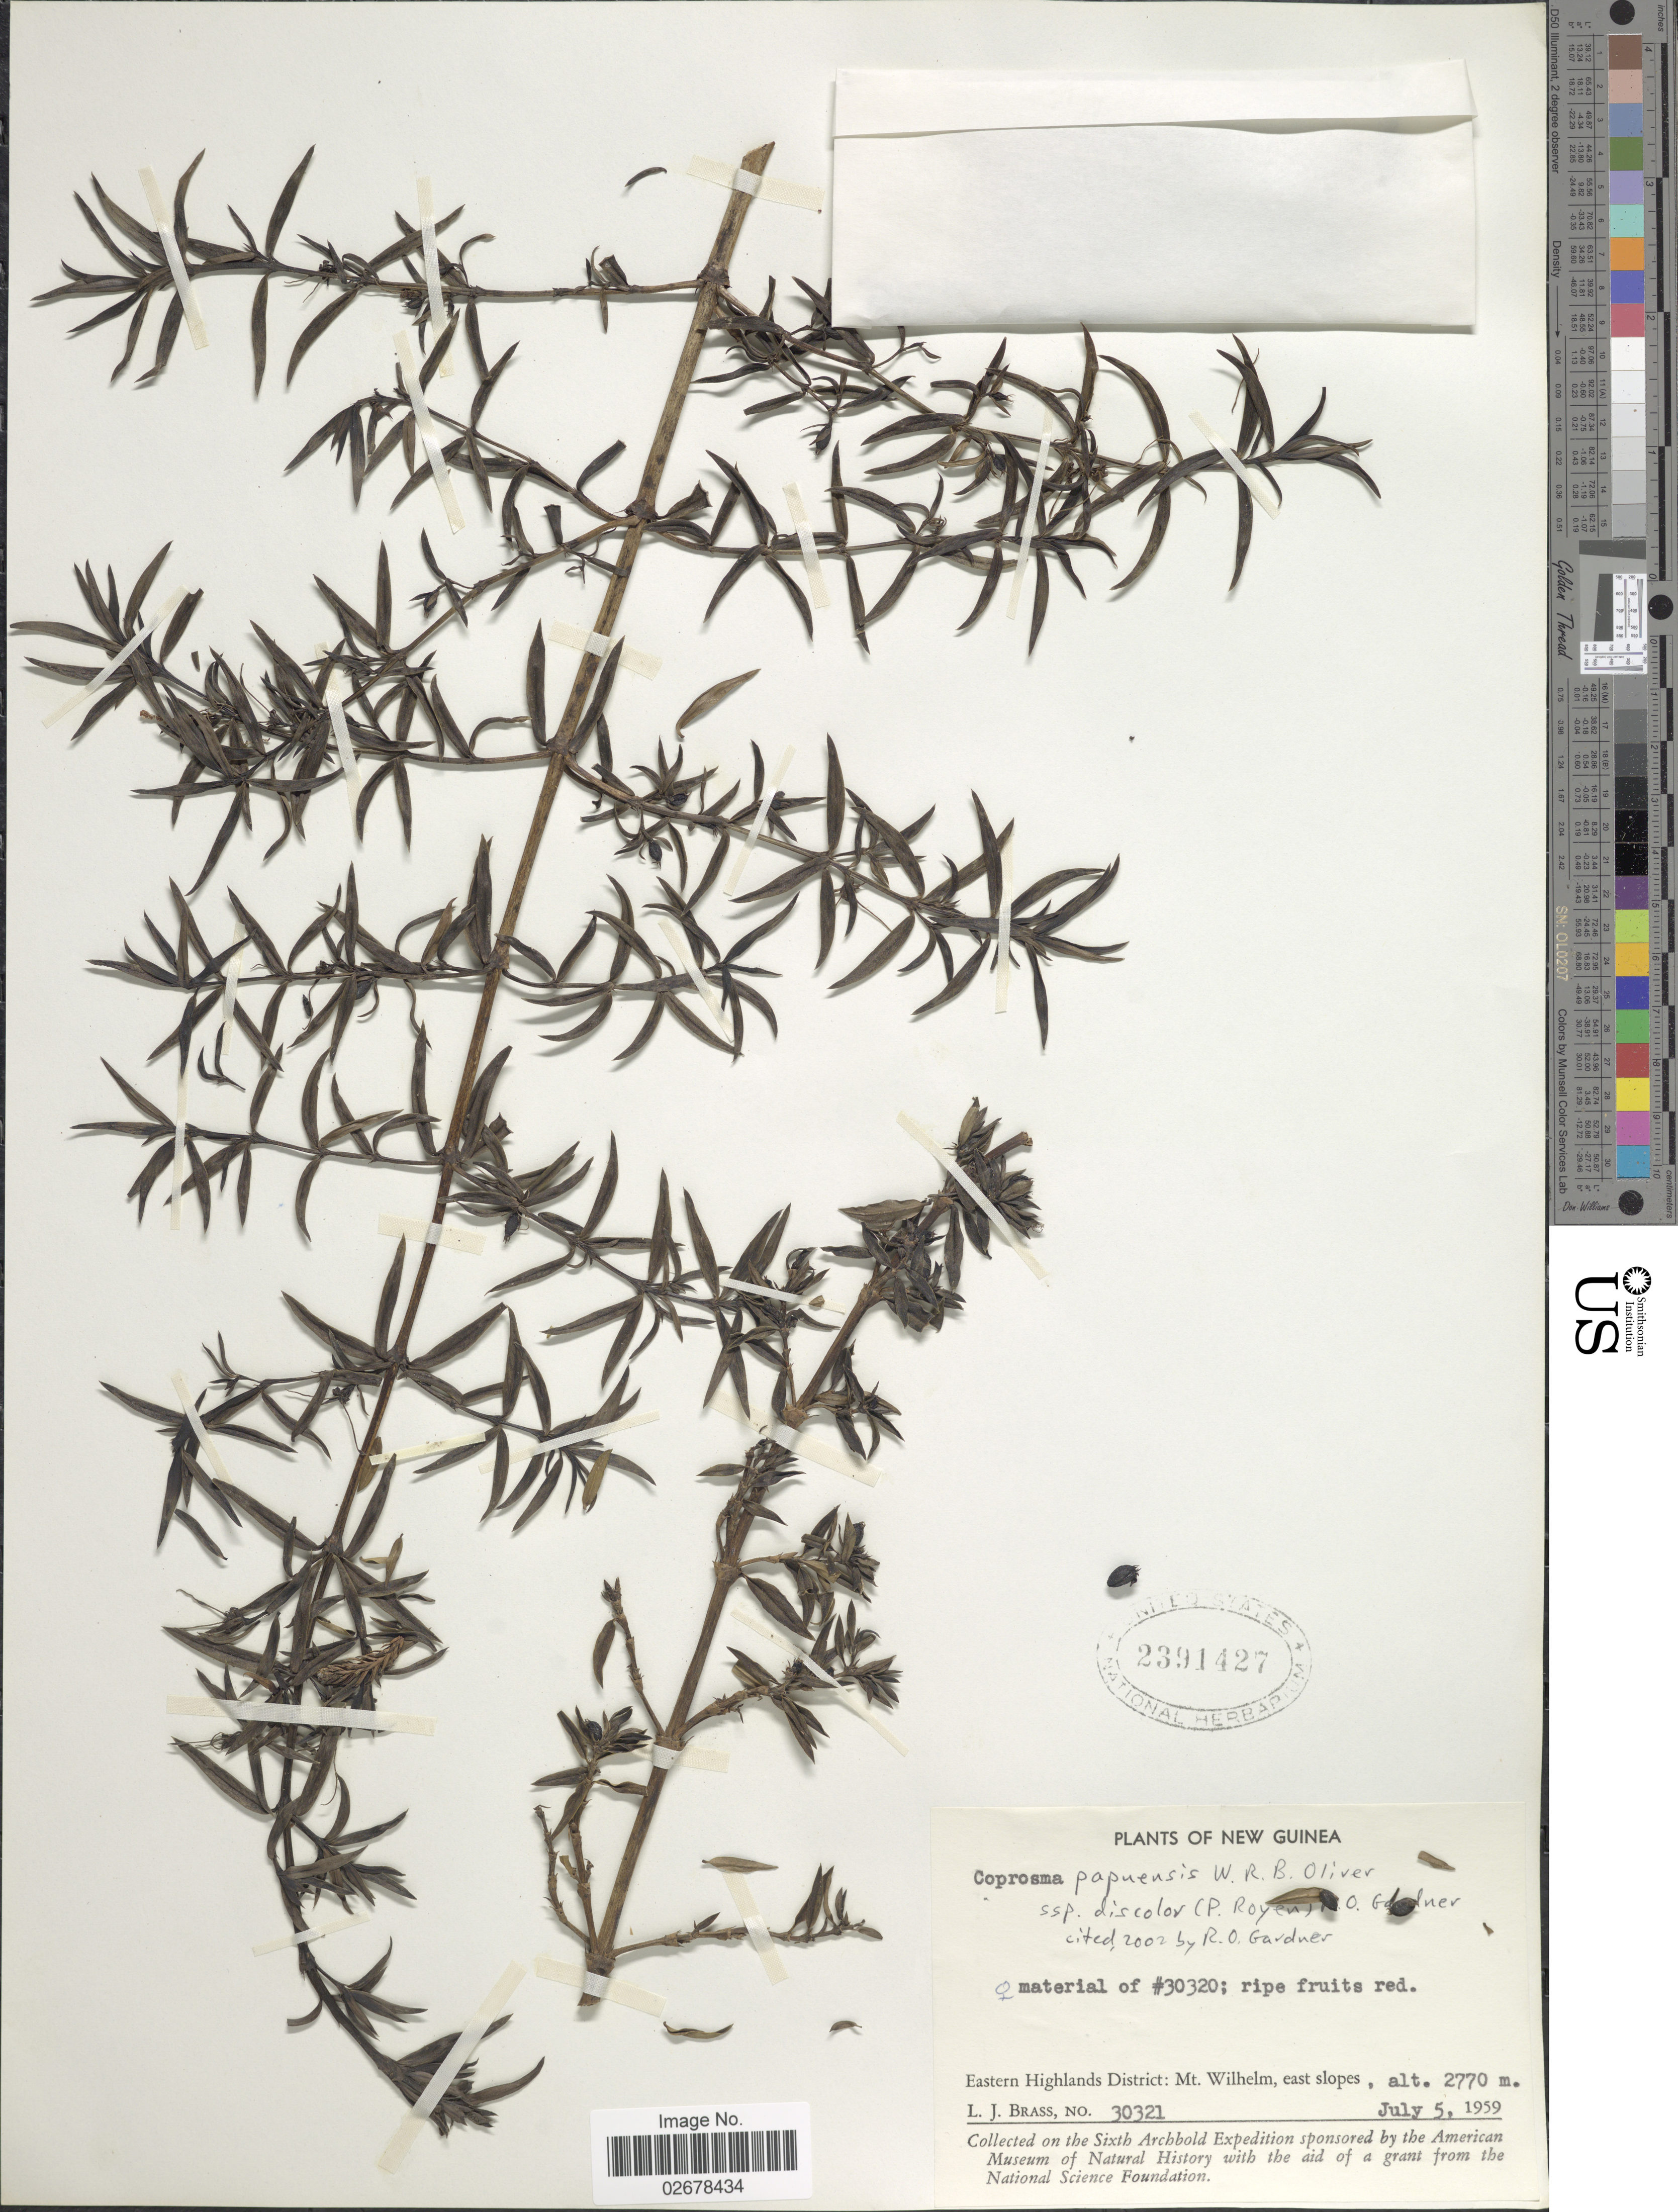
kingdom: Plantae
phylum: Tracheophyta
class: Magnoliopsida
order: Gentianales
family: Rubiaceae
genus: Coprosma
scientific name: Coprosma papuensis subsp. discolor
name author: (P. Royen) R.O. Gardner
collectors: L. J. Brass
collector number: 30321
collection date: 1959-07-05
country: Papua New Guinea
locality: New Guinea, Eastern Highlands District: Mt. Wilhelm, east slopes.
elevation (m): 2770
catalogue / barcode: US 2391427